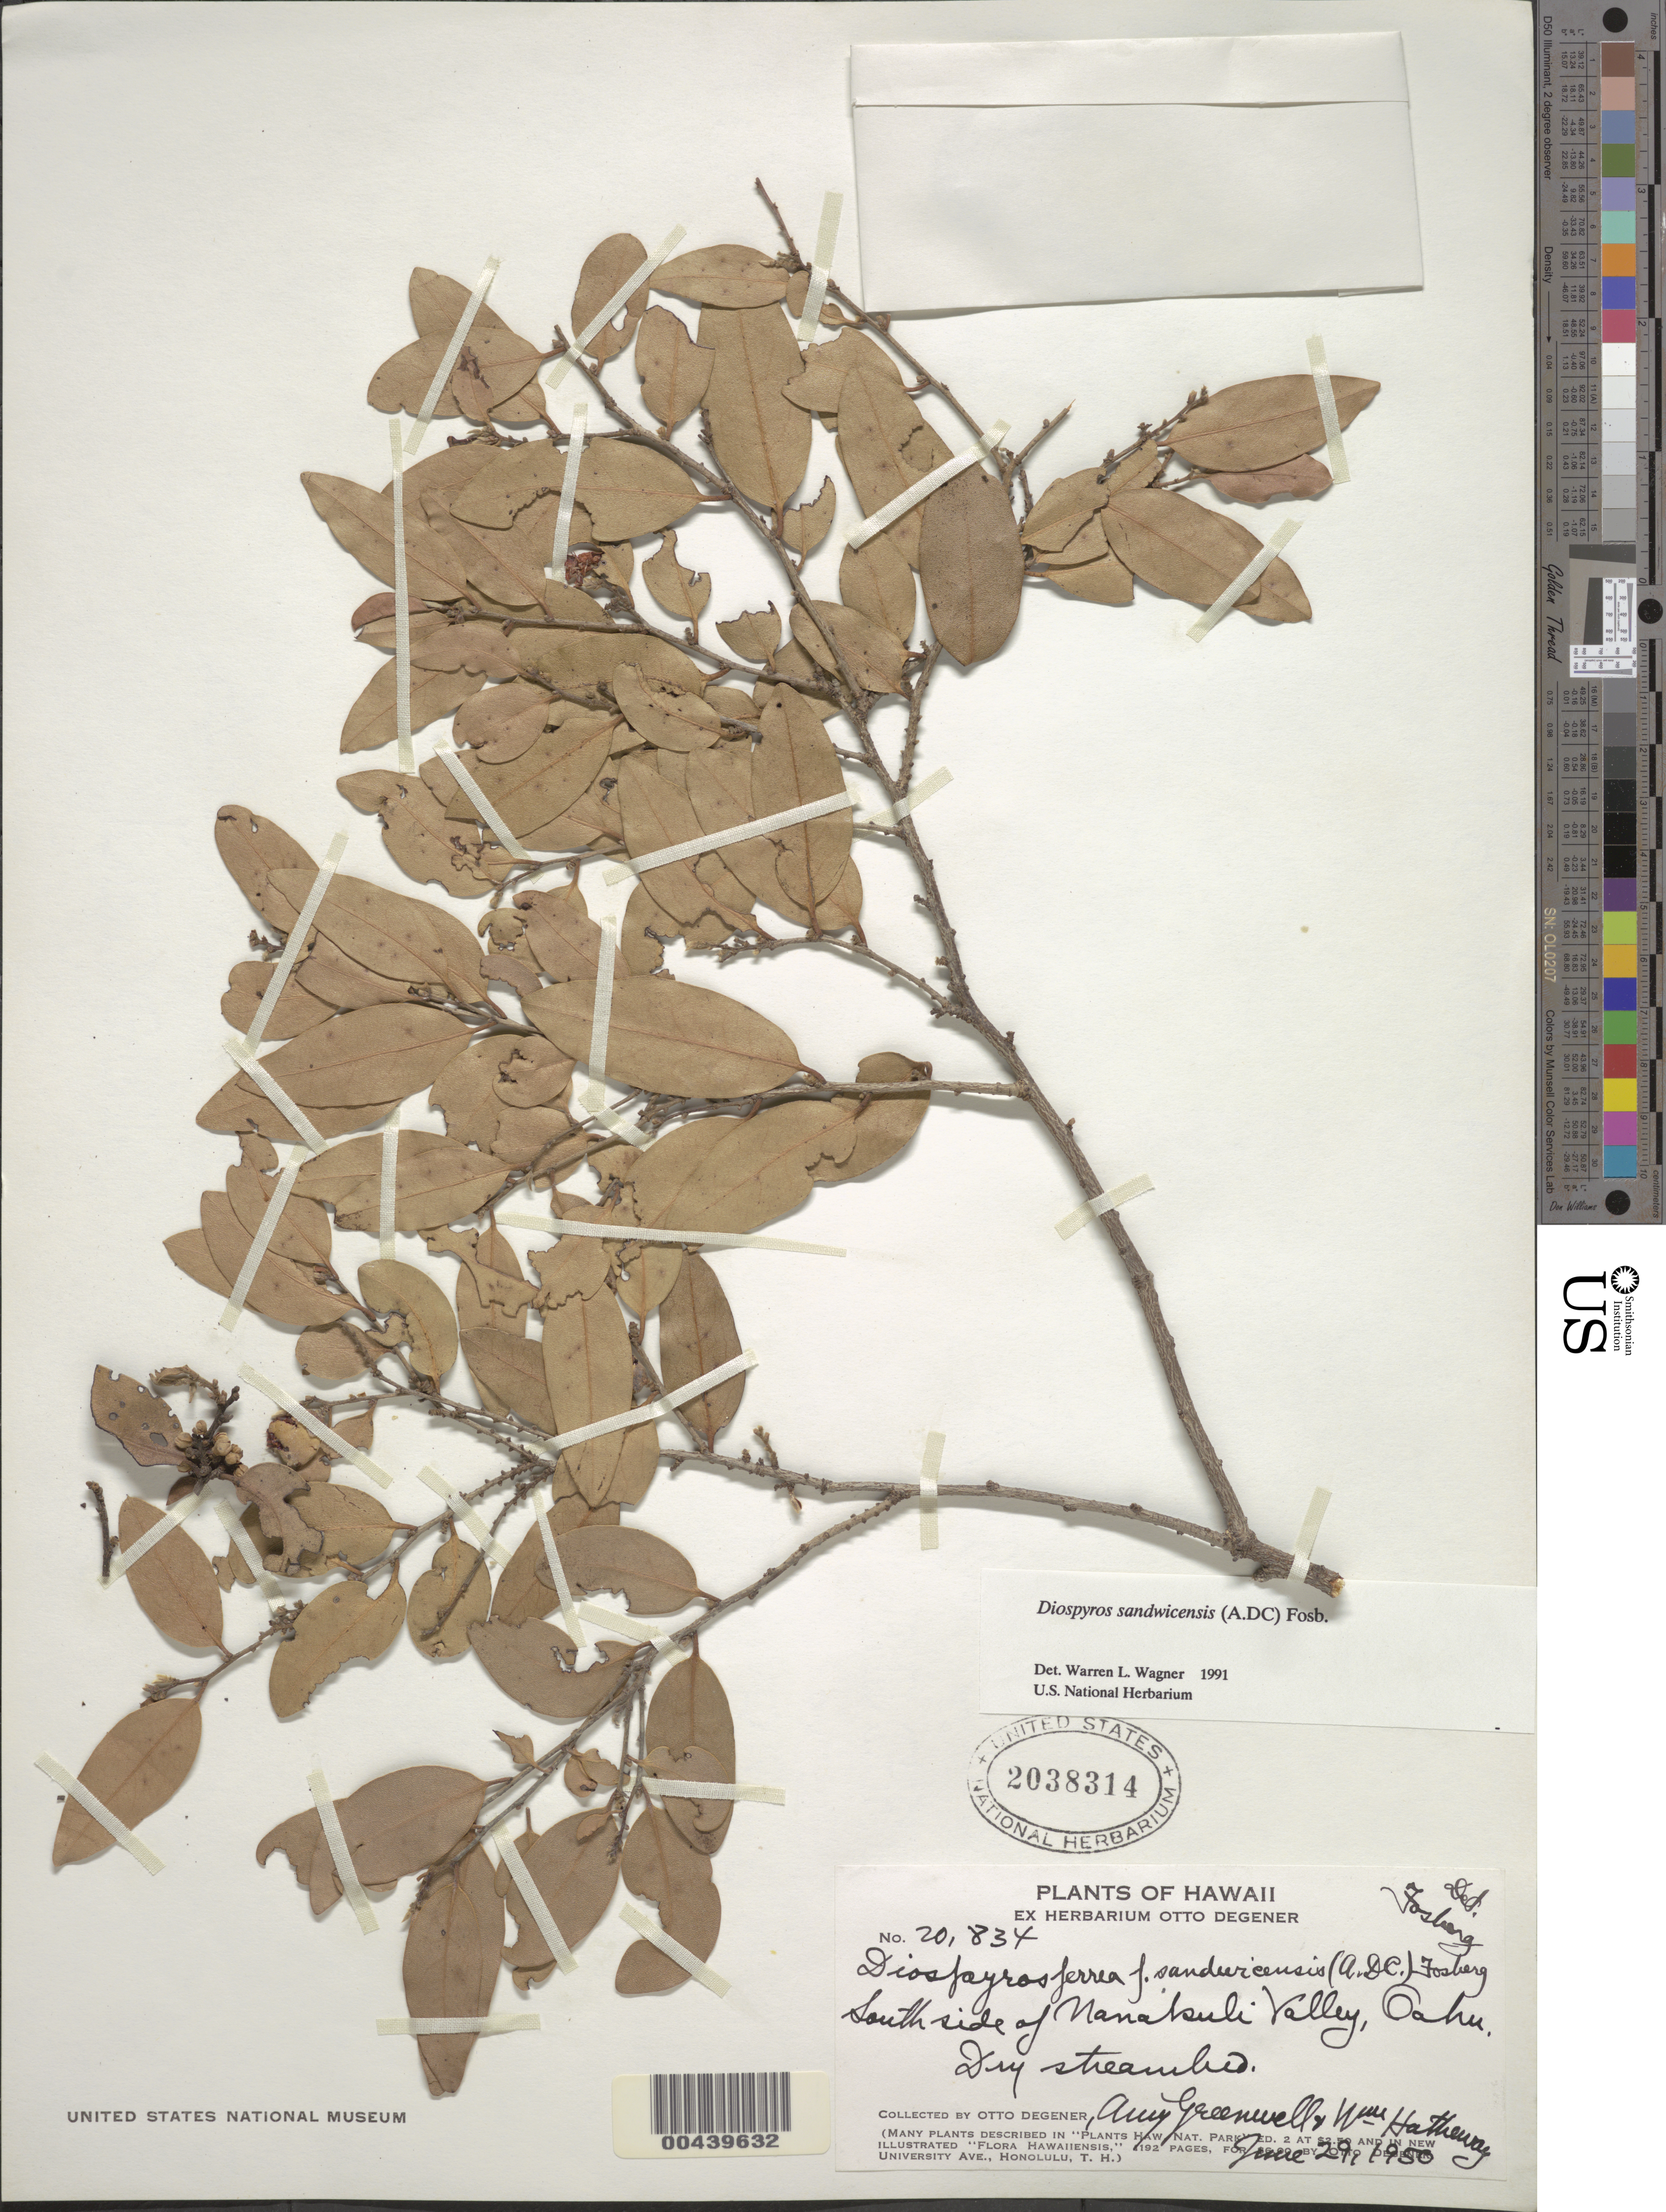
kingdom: Plantae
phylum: Tracheophyta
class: Magnoliopsida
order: Ericales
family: Ebenaceae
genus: Diospyros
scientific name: Diospyros sandwicensis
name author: (A. DC.) Fosberg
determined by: Wagner, W. L., (BOT), Smithsonian Institution - National Museum of Natural History (UNITED STATES)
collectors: O. Degener, A. B. Greenwell & W. Hatheway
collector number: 20834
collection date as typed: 29 Jun 1950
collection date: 1950-06-29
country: United States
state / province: Hawaii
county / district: Honolulu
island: Oahu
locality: S side of Nanakuli Valley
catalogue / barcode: US 2038314